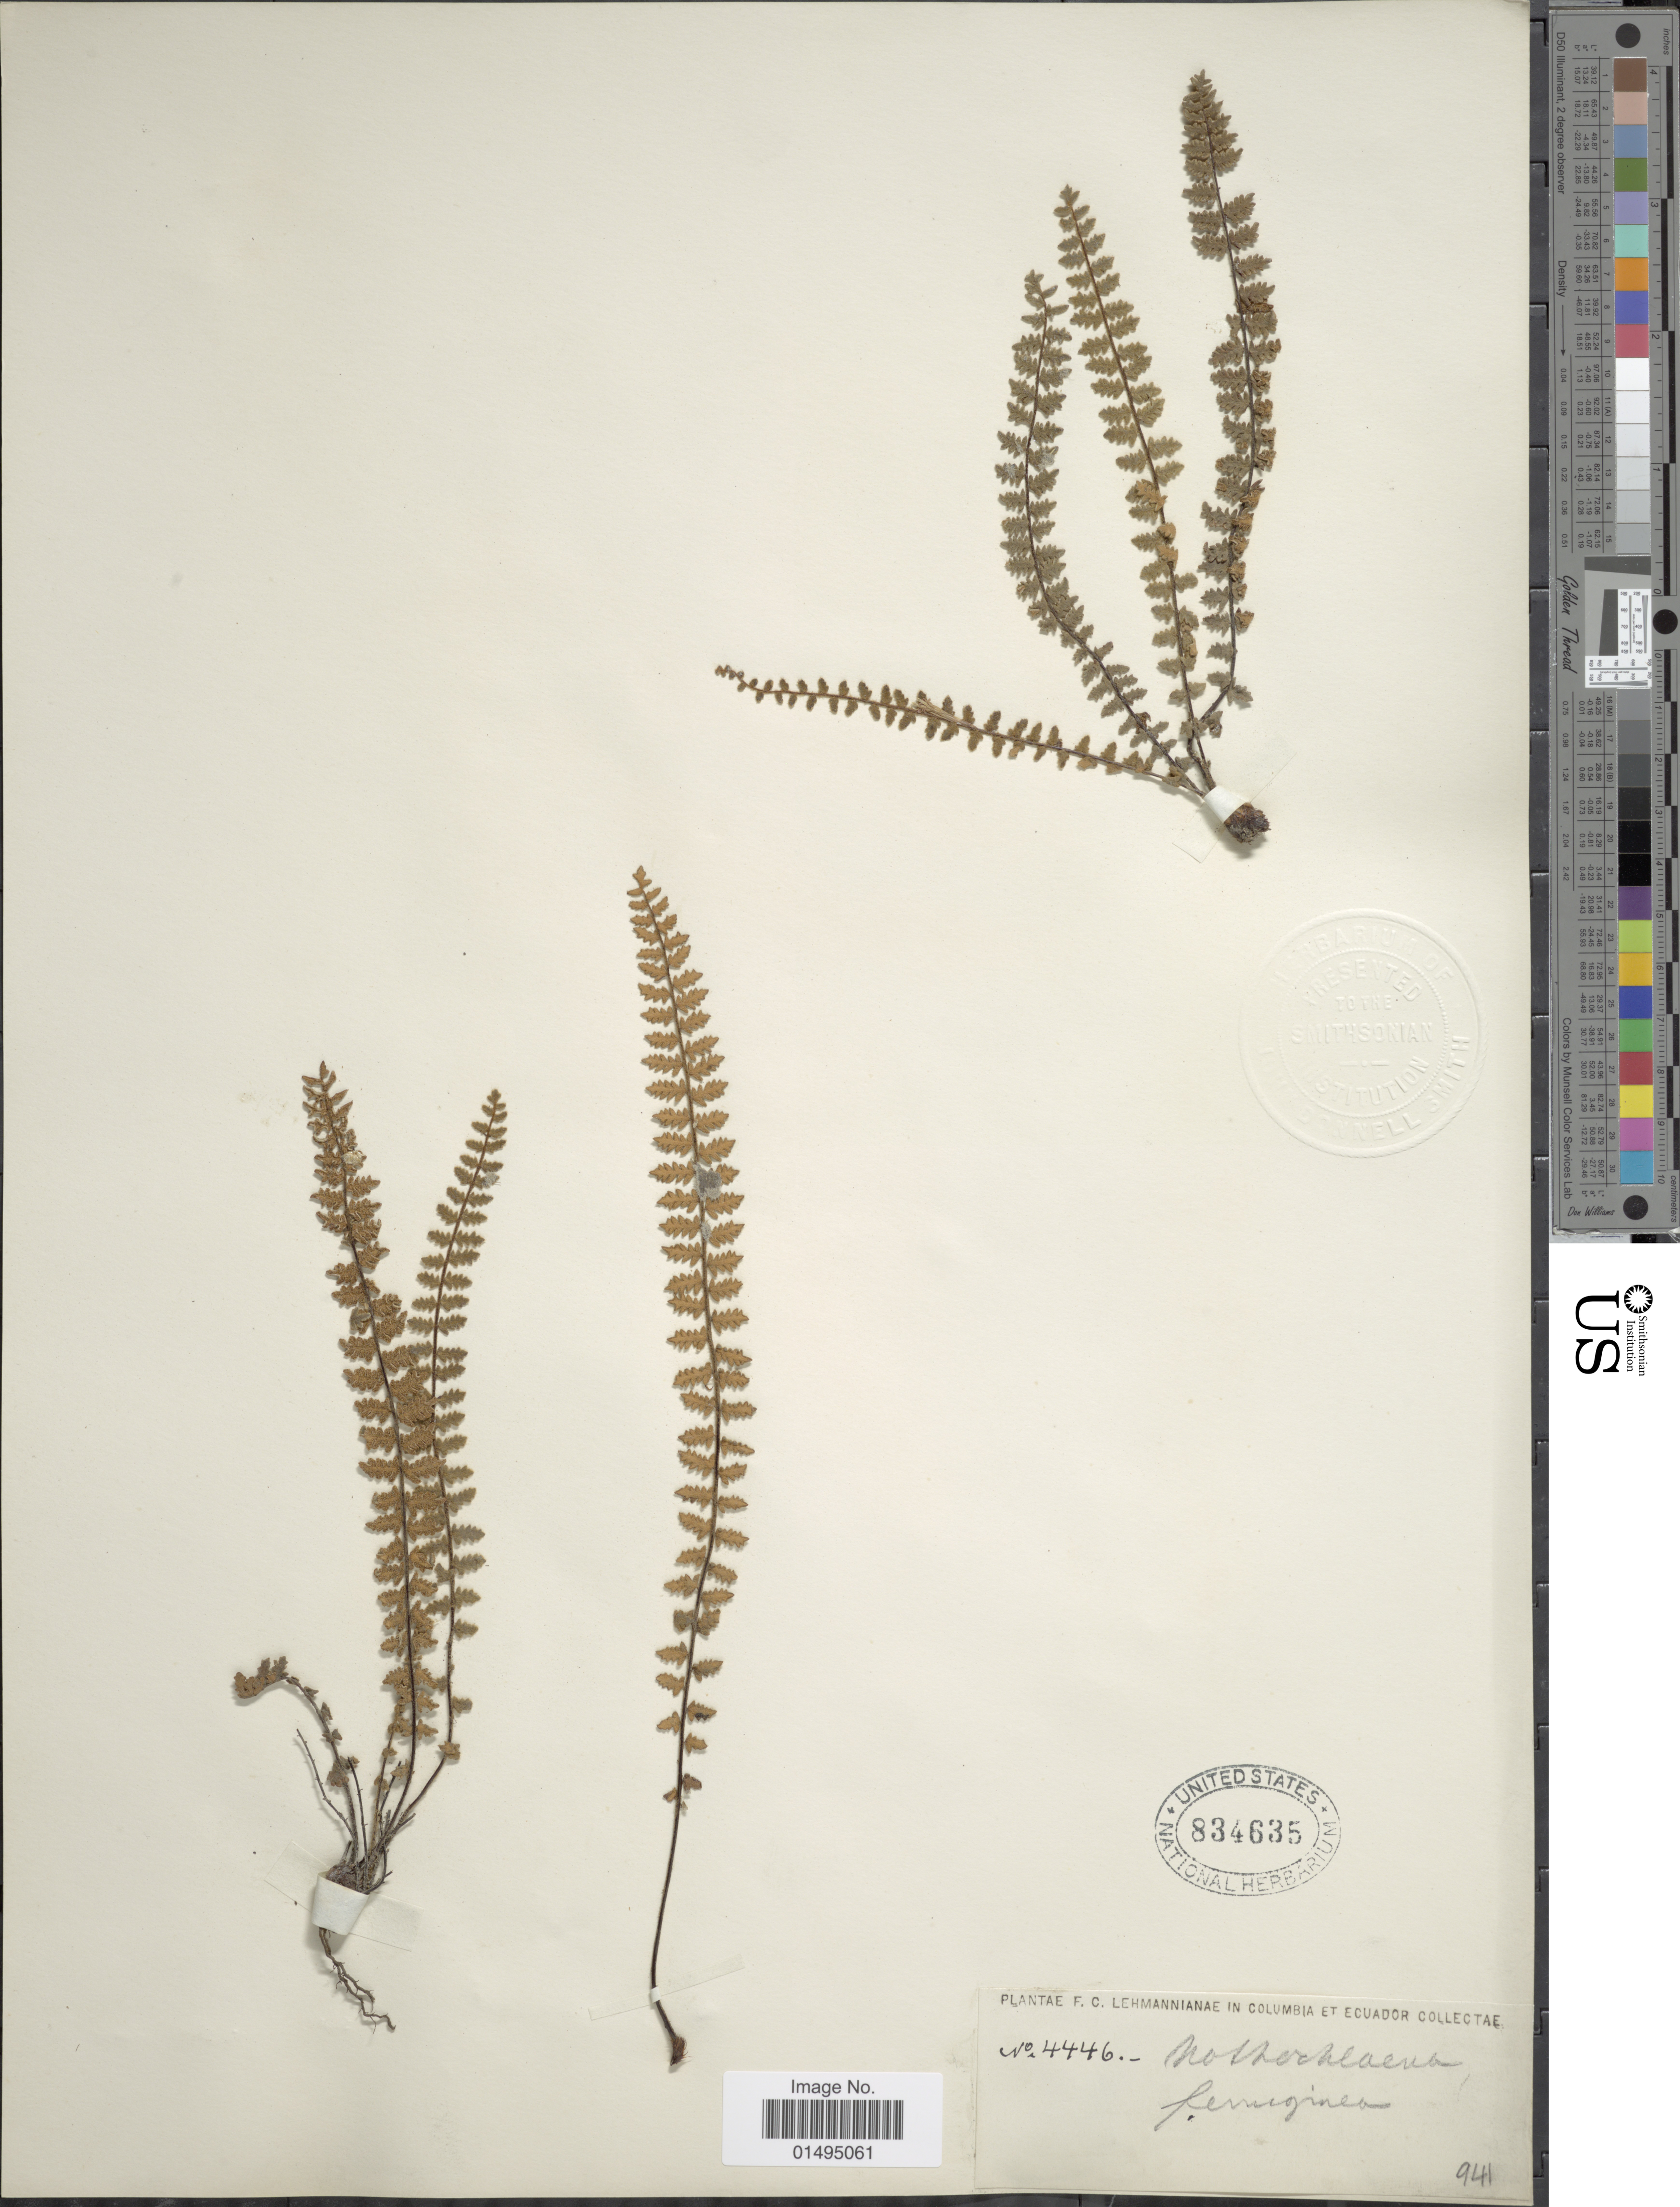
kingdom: Plantae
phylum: Tracheophyta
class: Polypodiopsida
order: Polypodiales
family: Pteridaceae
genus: Myriopteris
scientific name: Myriopteris aurea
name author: (Poir.) Grusz & Windham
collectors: F. C. Lehmann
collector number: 4446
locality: In Columbia et Ecuador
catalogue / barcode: US 834635